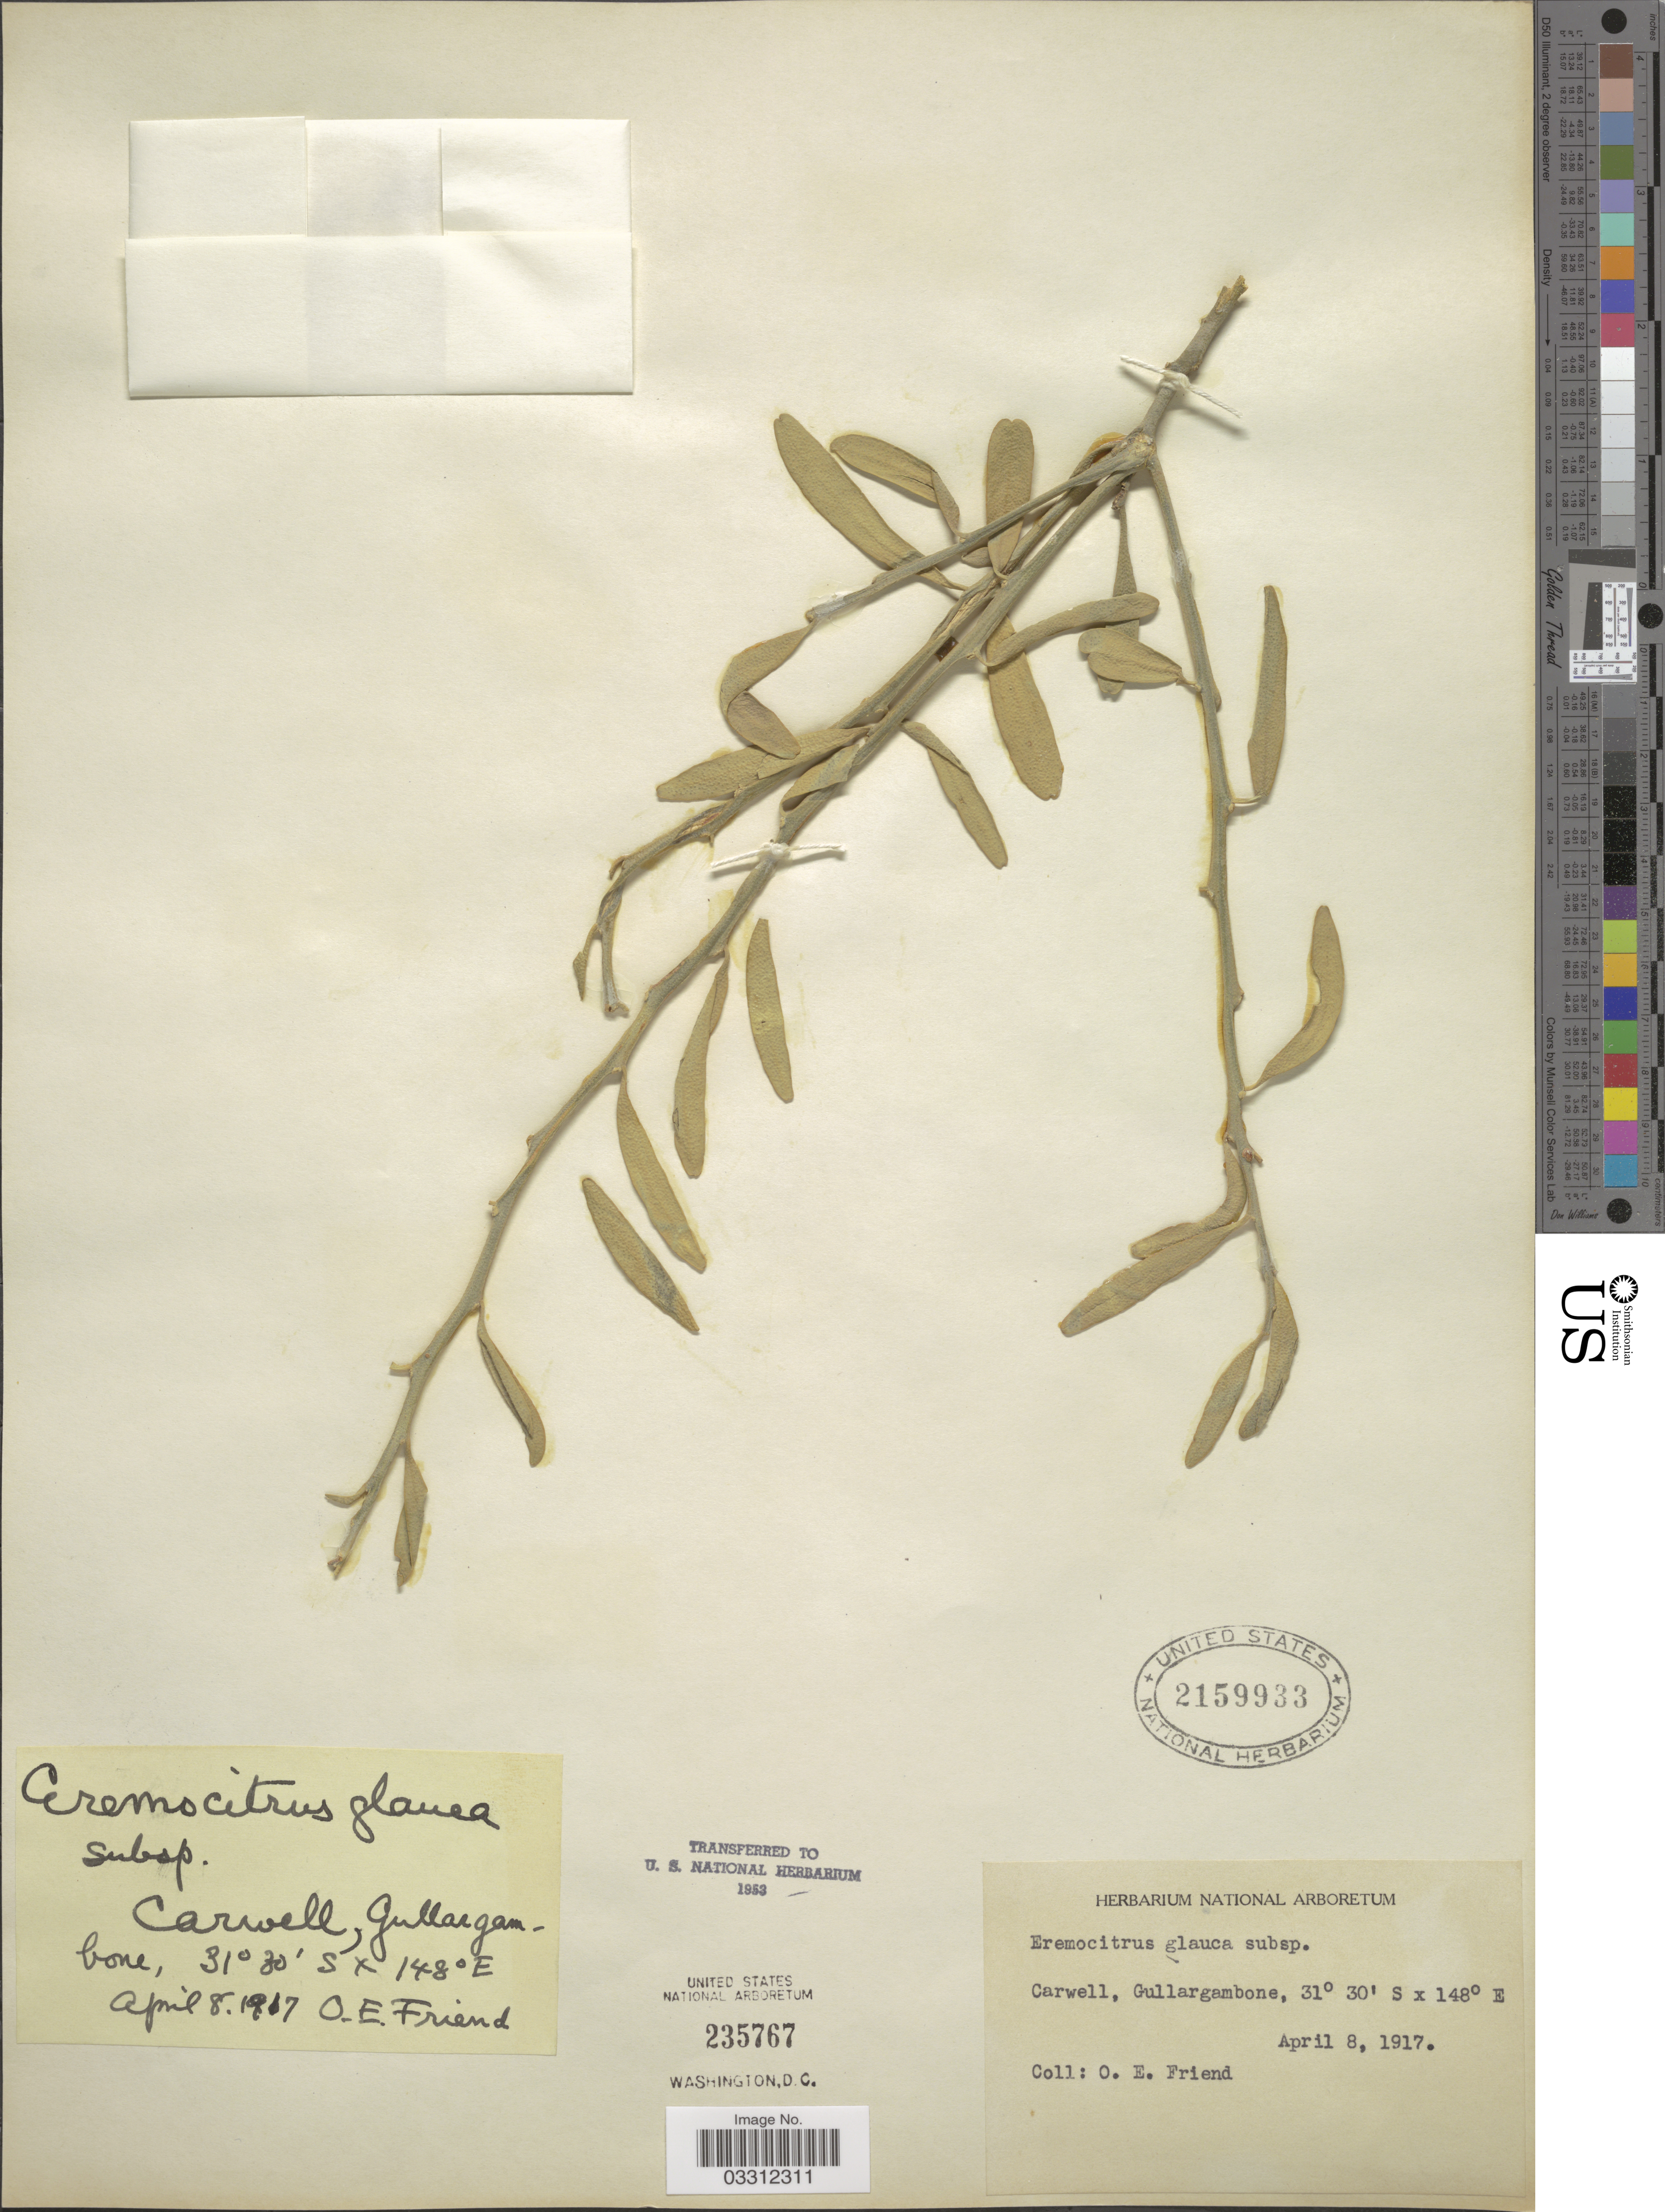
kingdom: Plantae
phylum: Tracheophyta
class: Magnoliopsida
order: Sapindales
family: Rutaceae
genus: Citrus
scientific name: Citrus glauca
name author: (Lindl.) Burkill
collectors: O. Friend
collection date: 1917-04-08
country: Australia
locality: Carwell, Gullargambone.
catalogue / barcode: US 2159933